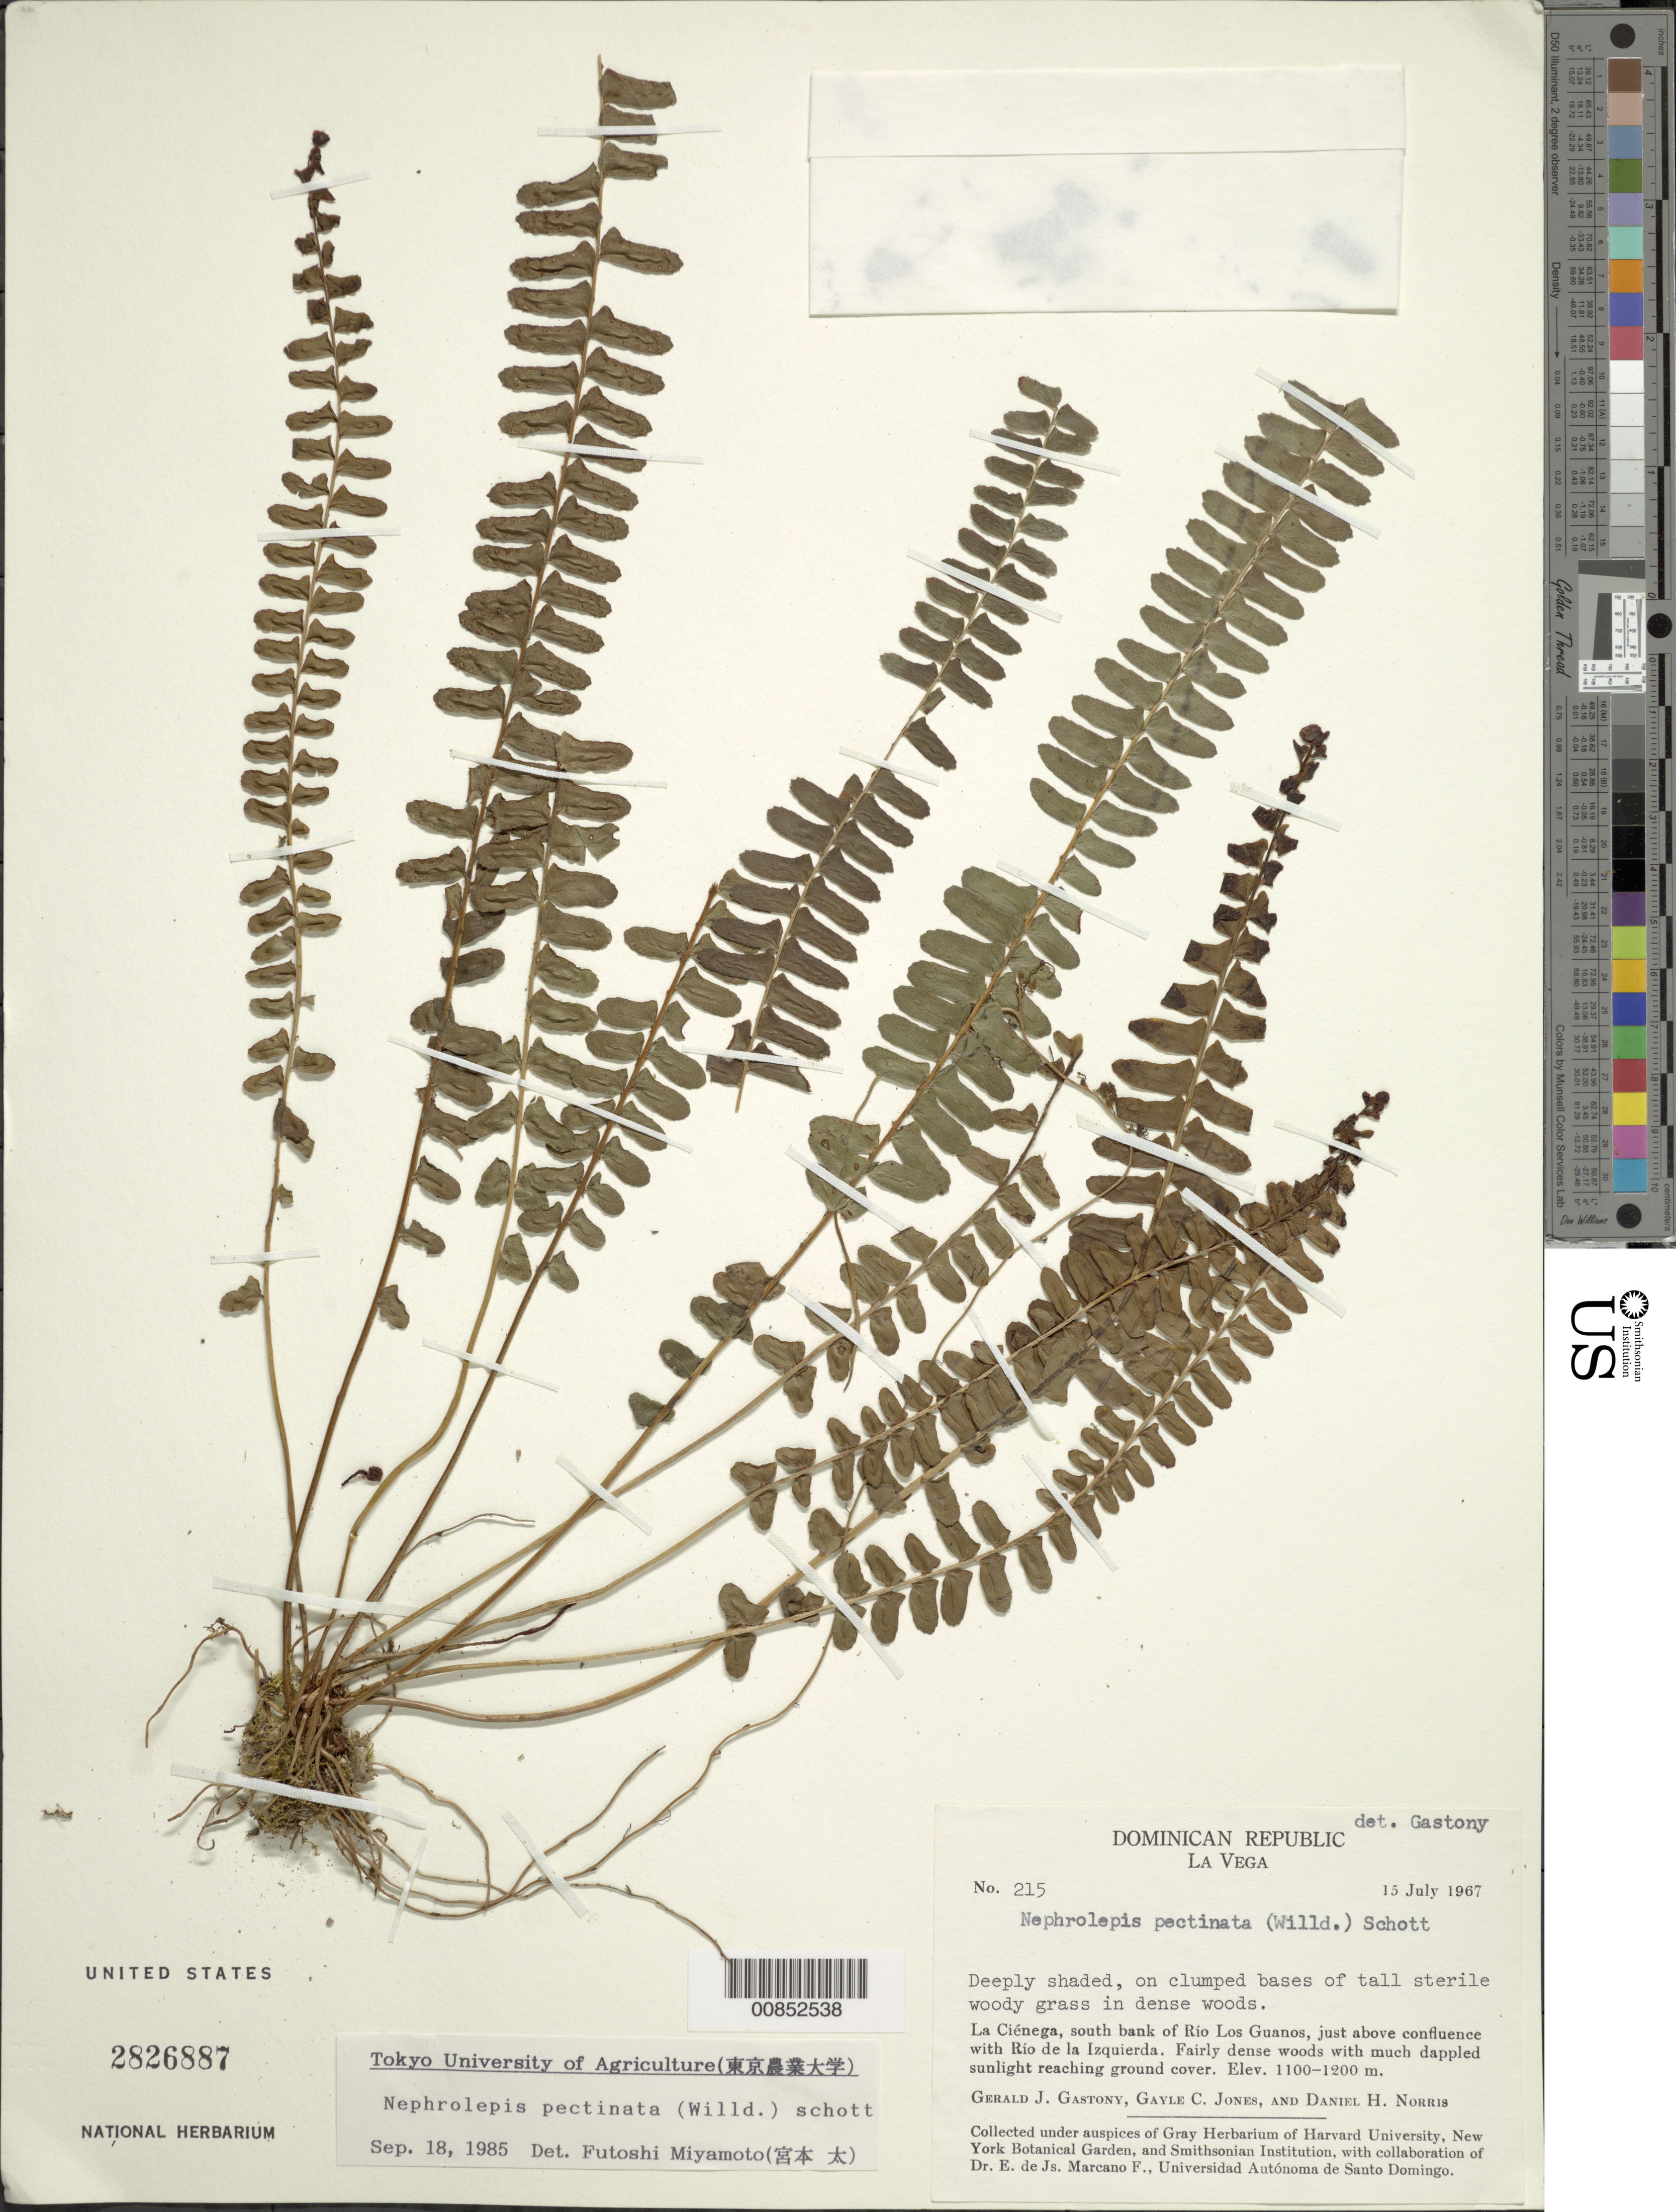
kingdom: Plantae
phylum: Tracheophyta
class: Polypodiopsida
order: Polypodiales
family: Nephrolepidaceae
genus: Nephrolepis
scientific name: Nephrolepis pectinata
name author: (Willd.) Schott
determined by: Miyamoto, Futoshi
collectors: G. Gastony, G. C. Jones & D. H. Norris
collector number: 215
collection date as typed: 15 Jul 1967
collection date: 1967-07-15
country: Dominican Republic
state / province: La Vega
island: Hispaniola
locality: La Ciénega, S bank of Río Los Guanos, above confluence with Ríp de la Izquierda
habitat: Deeply shaded, on clumped bases of tall sterile woody grass in dense woods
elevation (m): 1100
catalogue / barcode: US 2826887